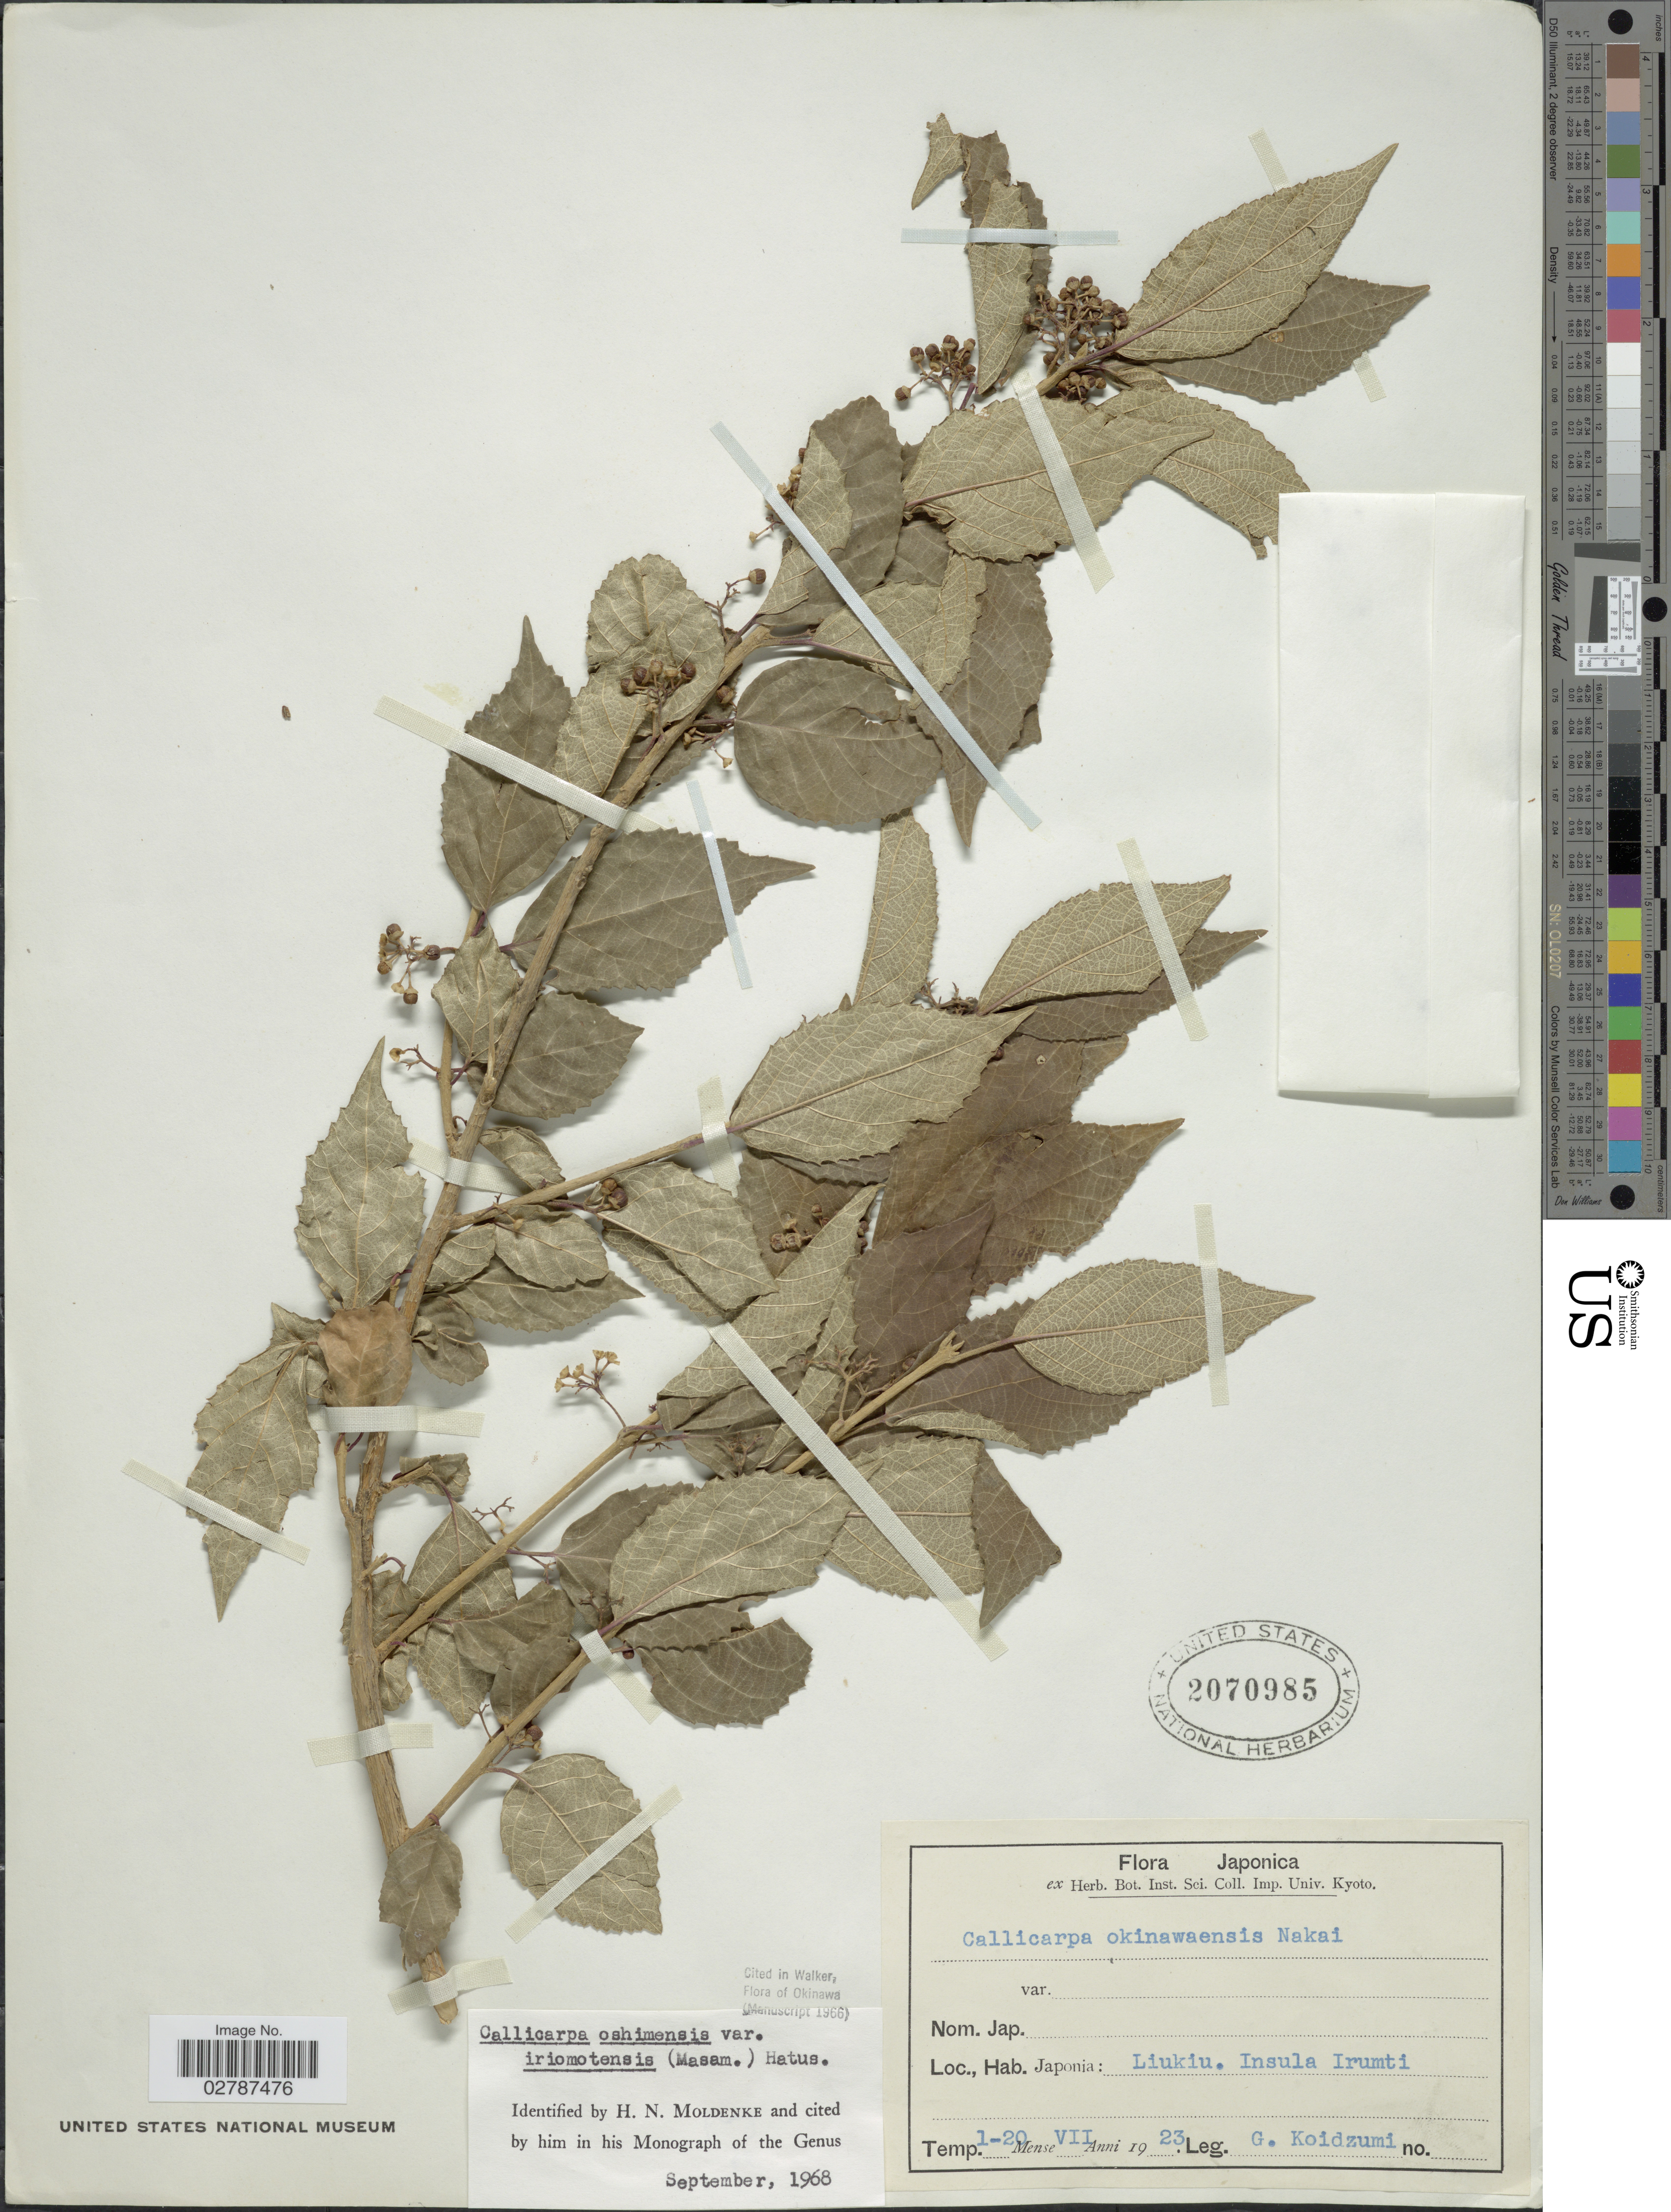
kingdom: Plantae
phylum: Tracheophyta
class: Magnoliopsida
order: Lamiales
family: Lamiaceae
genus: Callicarpa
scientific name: Callicarpa oshimensis var. iriomotensis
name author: (Nakai) Hatus.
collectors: G. Koidzumi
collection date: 1923-07-01/1923-07-20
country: Japan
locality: Liukiu. Insula Irumti.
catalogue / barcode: US 2070985